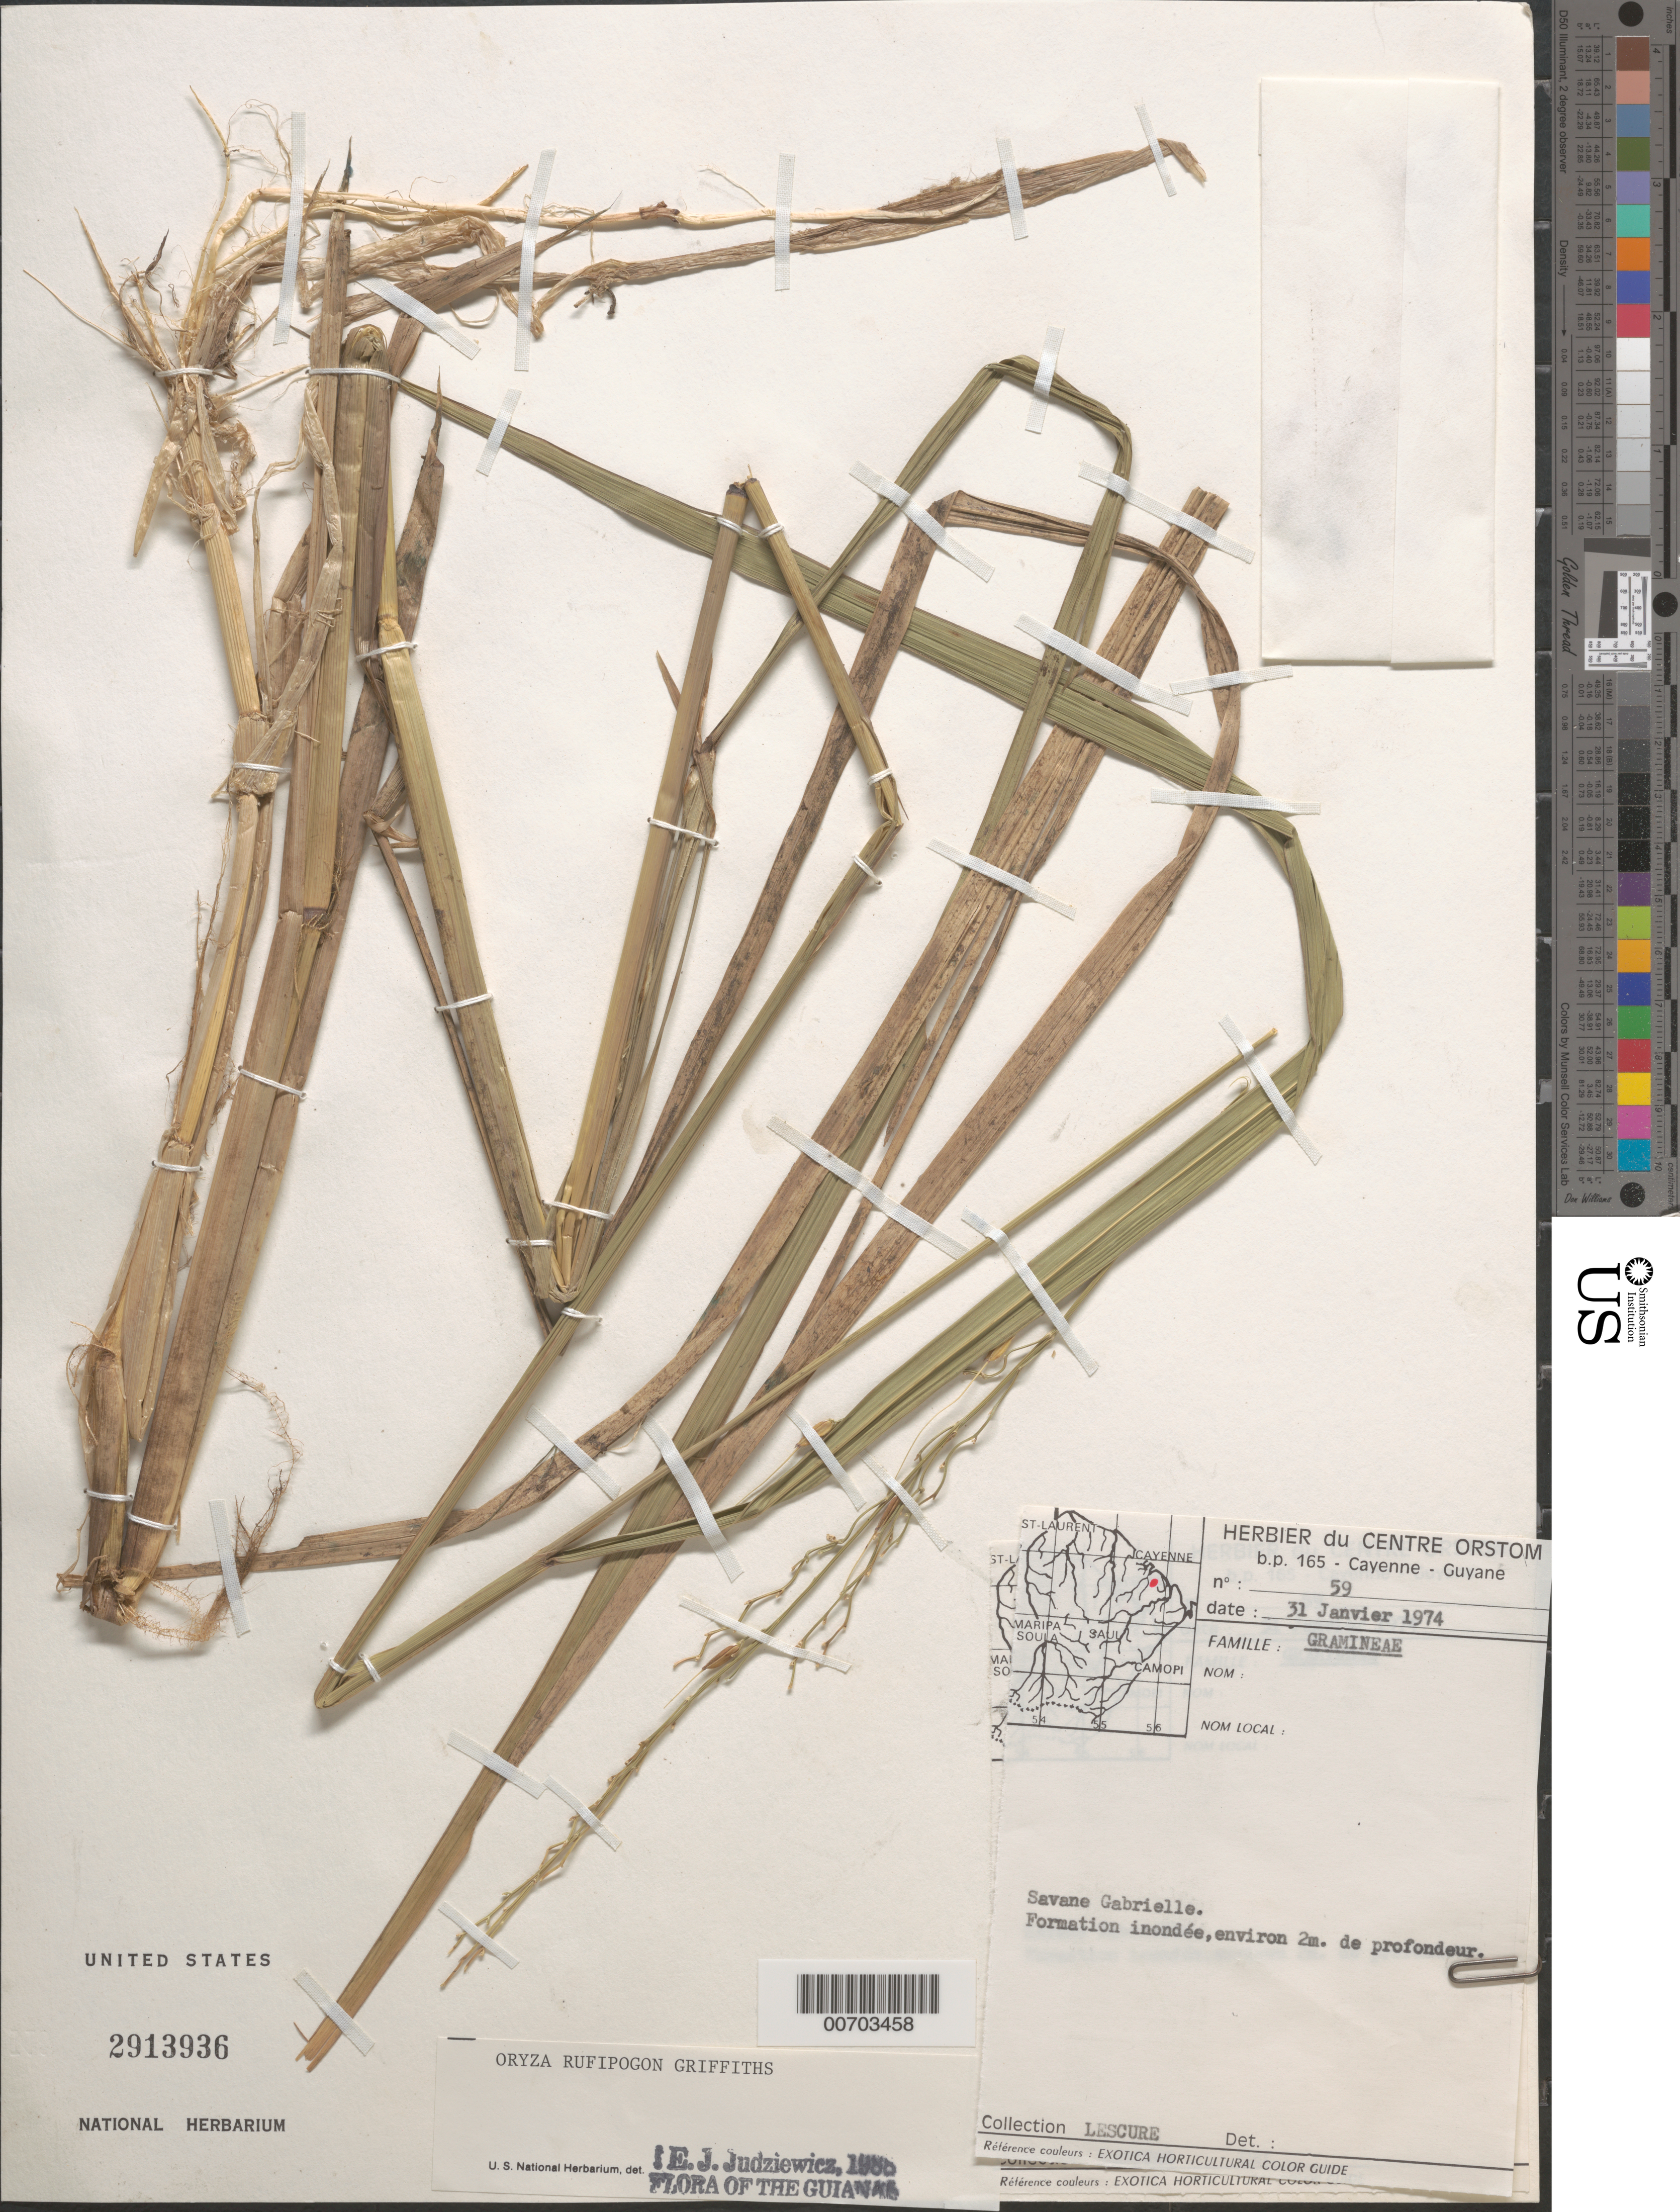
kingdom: Plantae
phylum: Tracheophyta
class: Liliopsida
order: Poales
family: Poaceae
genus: Oryza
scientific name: Oryza rufipogon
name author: Griffith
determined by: Judziewicz, E. J.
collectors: J.-P. Lescure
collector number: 59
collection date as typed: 31-Jan-74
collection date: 1974-01-31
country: French Guiana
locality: Savane Gabrielle, Cayenne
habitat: Inundated formation, 2 m. from border with woods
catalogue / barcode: US 2913936